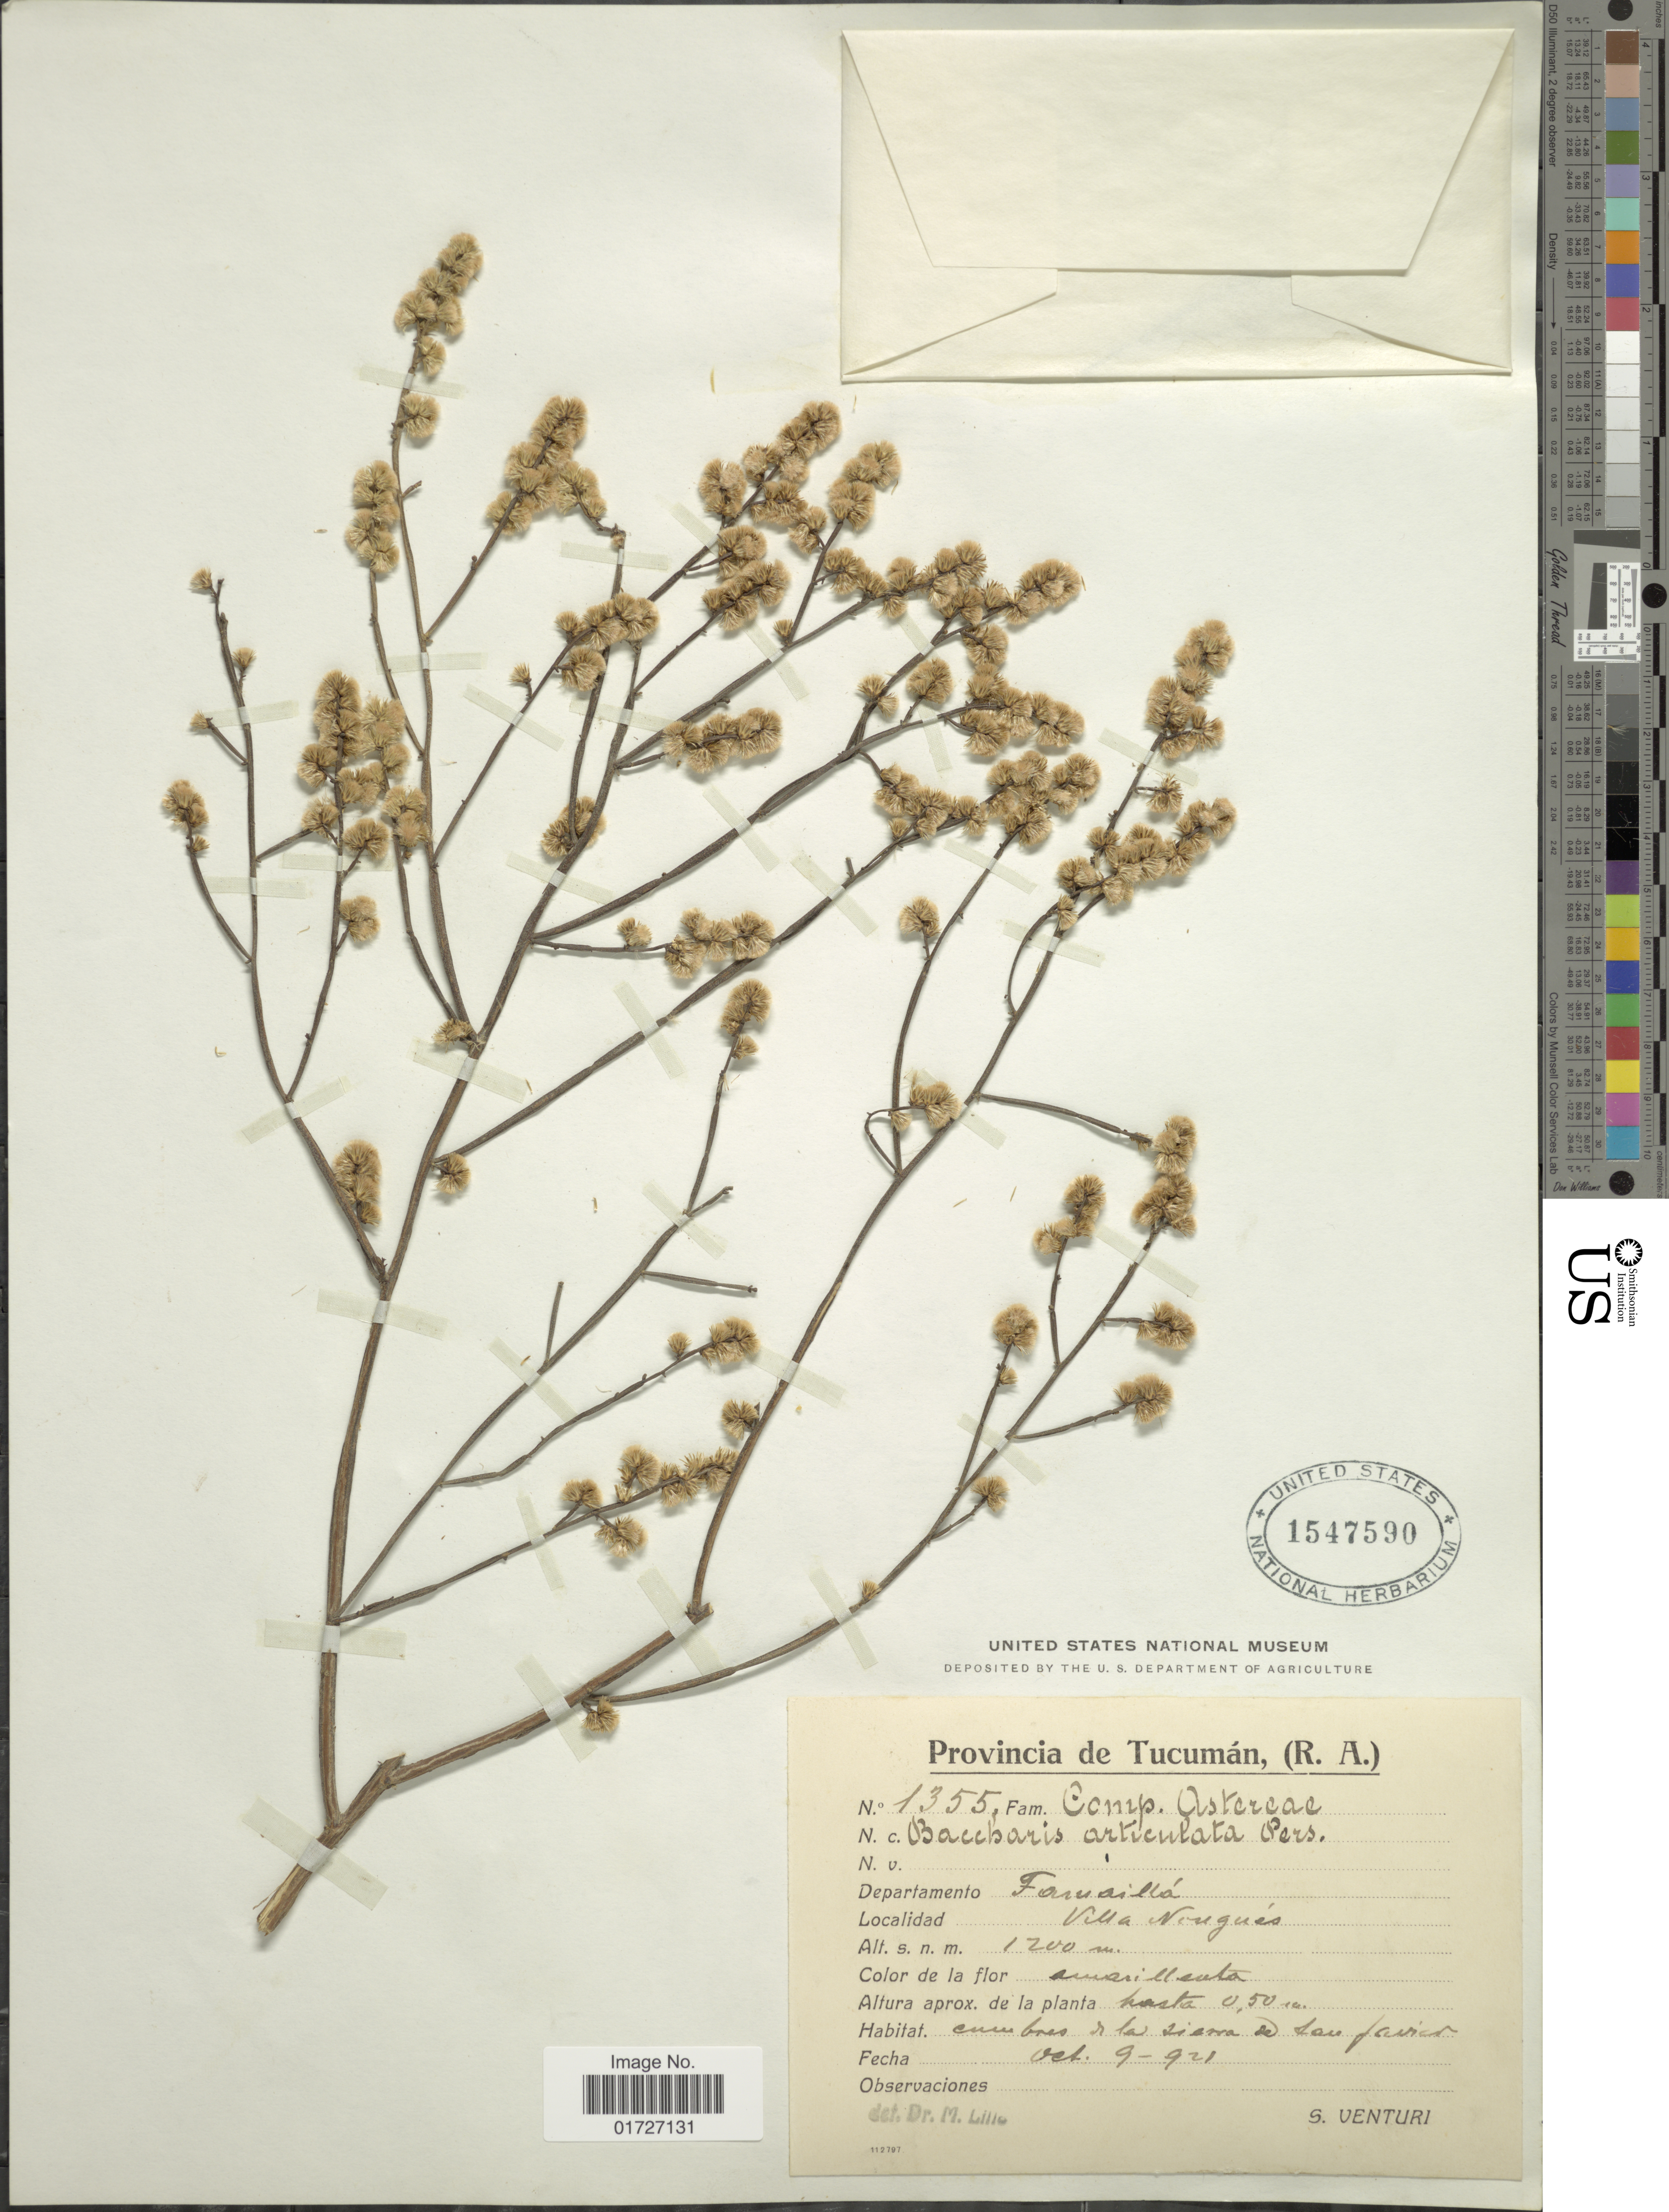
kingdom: Plantae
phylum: Tracheophyta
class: Magnoliopsida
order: Asterales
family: Asteraceae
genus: Baccharis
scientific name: Baccharis articulata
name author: (Lam.) Pers.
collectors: S. Venturi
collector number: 135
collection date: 1921-10-09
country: Argentina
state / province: Tucumán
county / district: Famailla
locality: Villa Nougues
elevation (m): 1200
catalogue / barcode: US 157590